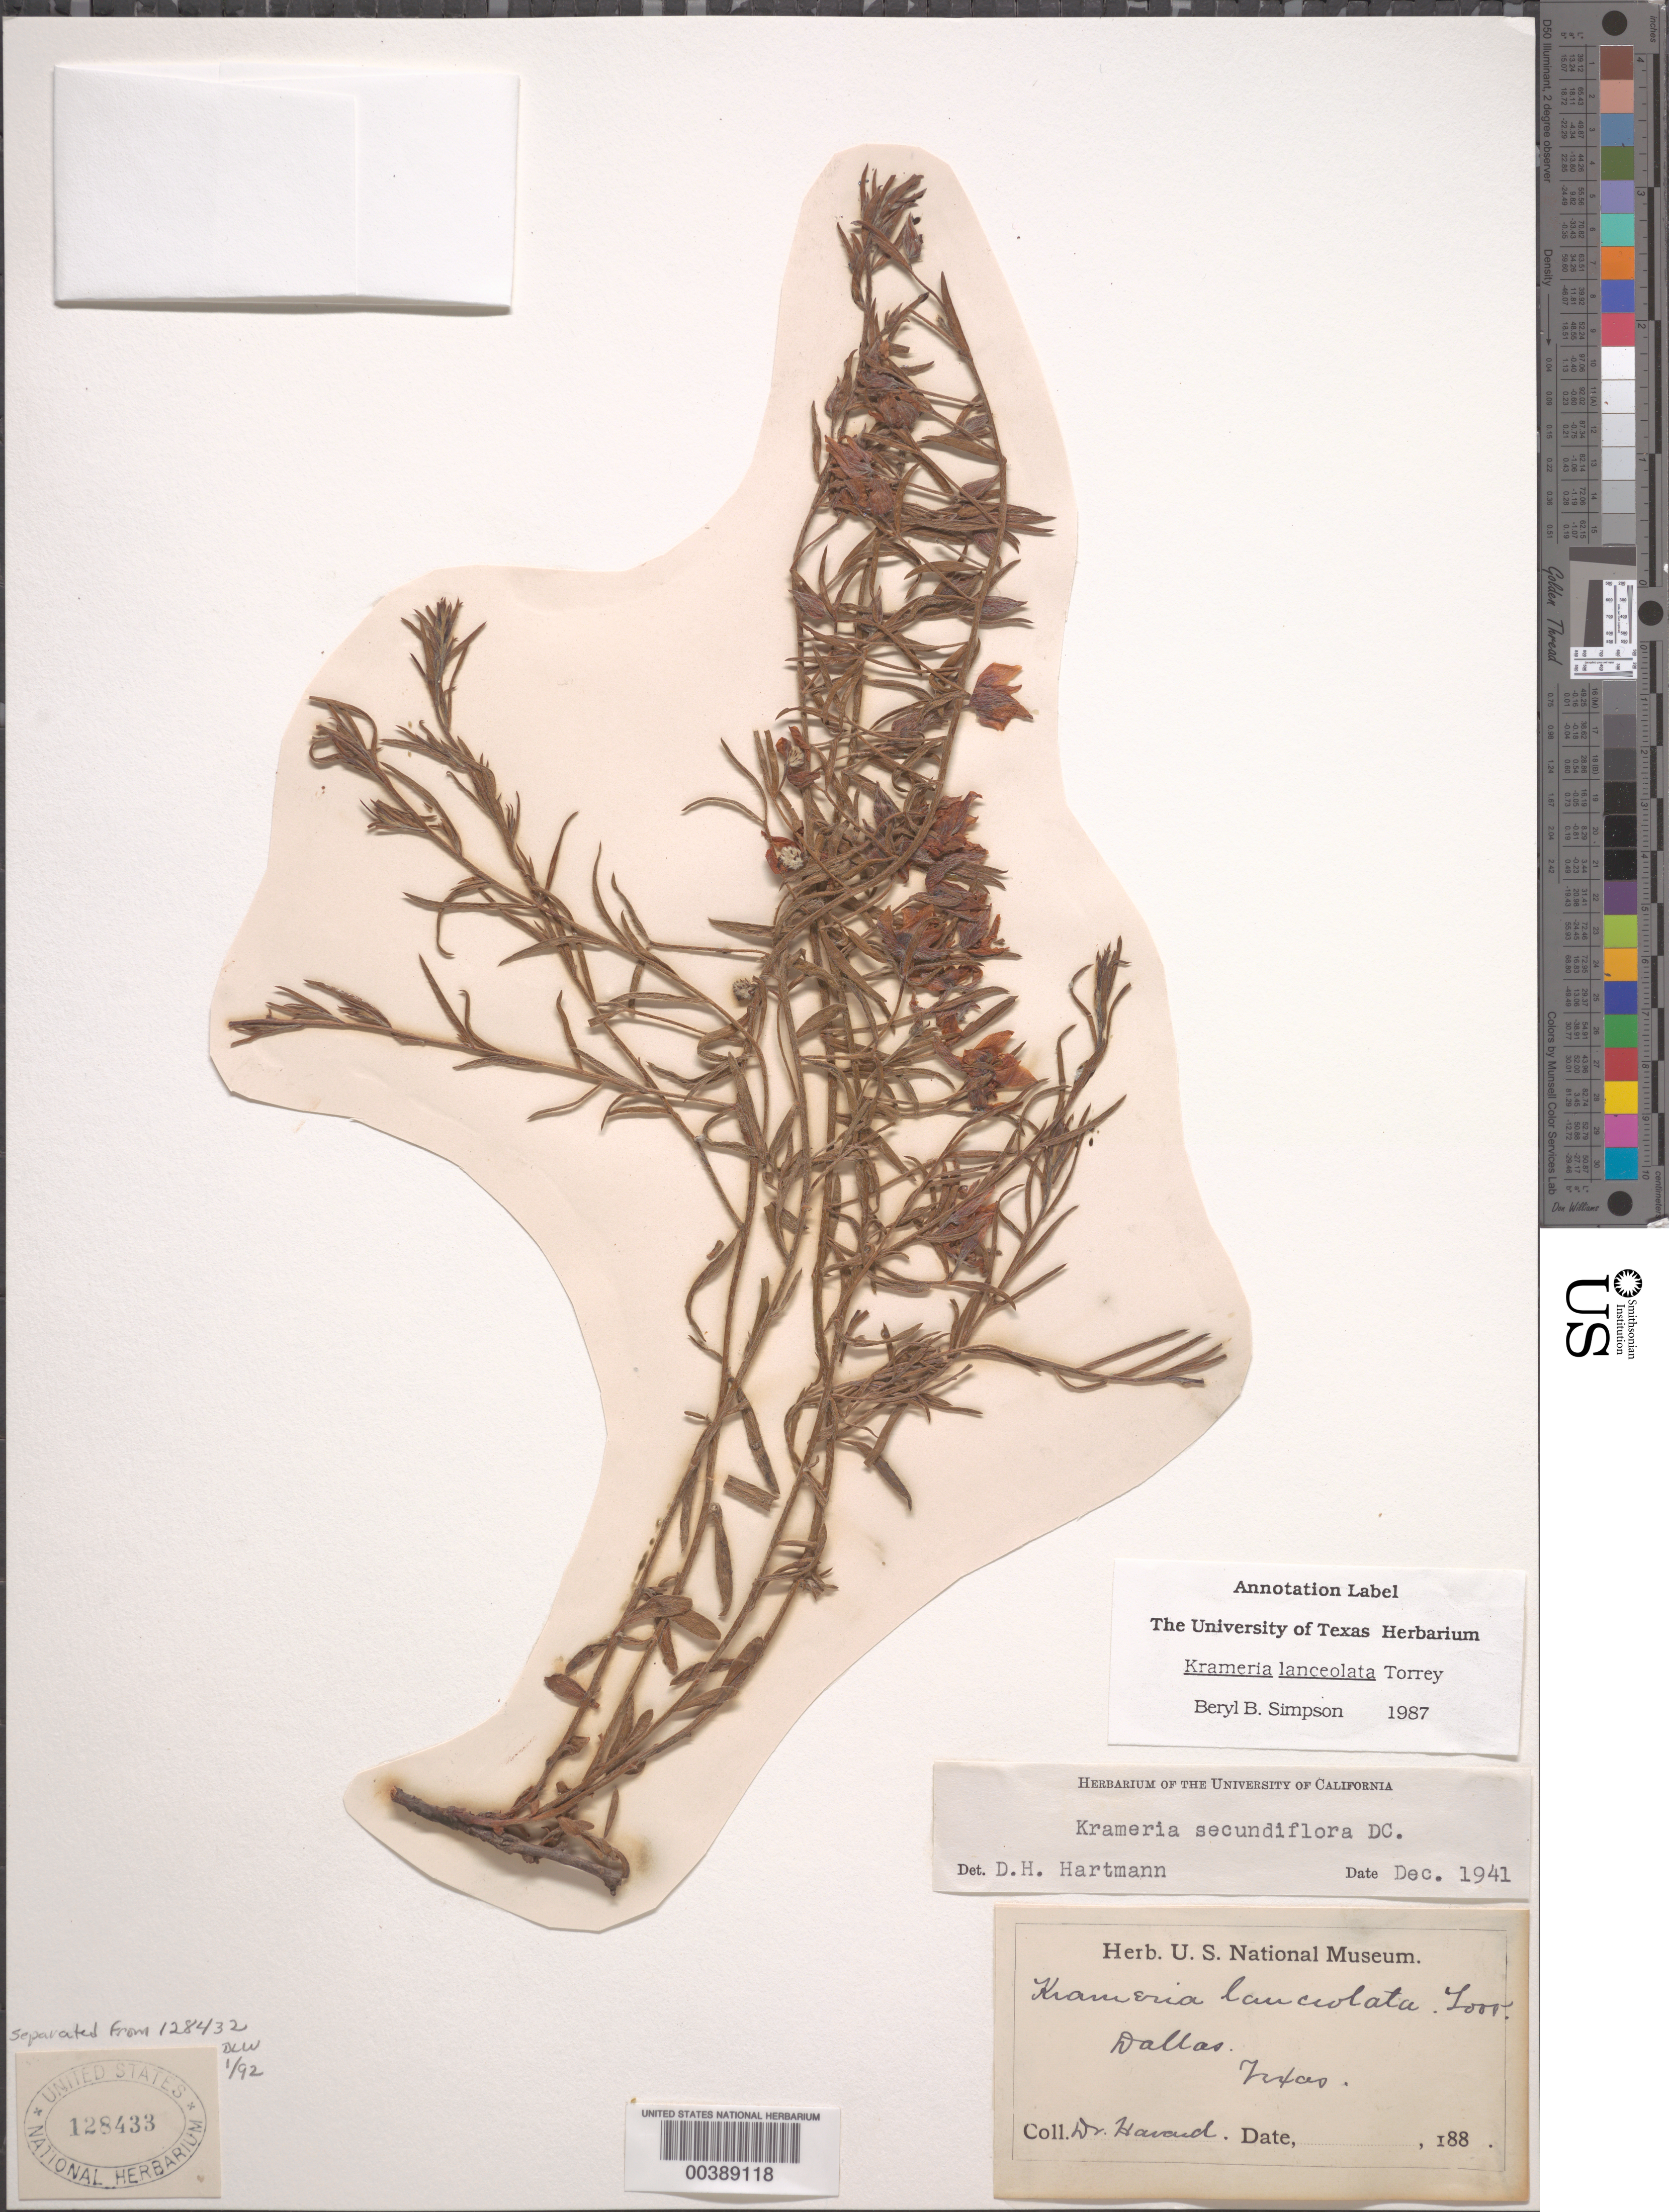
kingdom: Plantae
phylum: Tracheophyta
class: Magnoliopsida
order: Zygophyllales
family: Krameriaceae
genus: Krameria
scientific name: Krameria lanceolata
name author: Torr.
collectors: V. Havard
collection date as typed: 188-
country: United States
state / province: Texas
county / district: Dallas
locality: Dallas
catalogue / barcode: US 128433